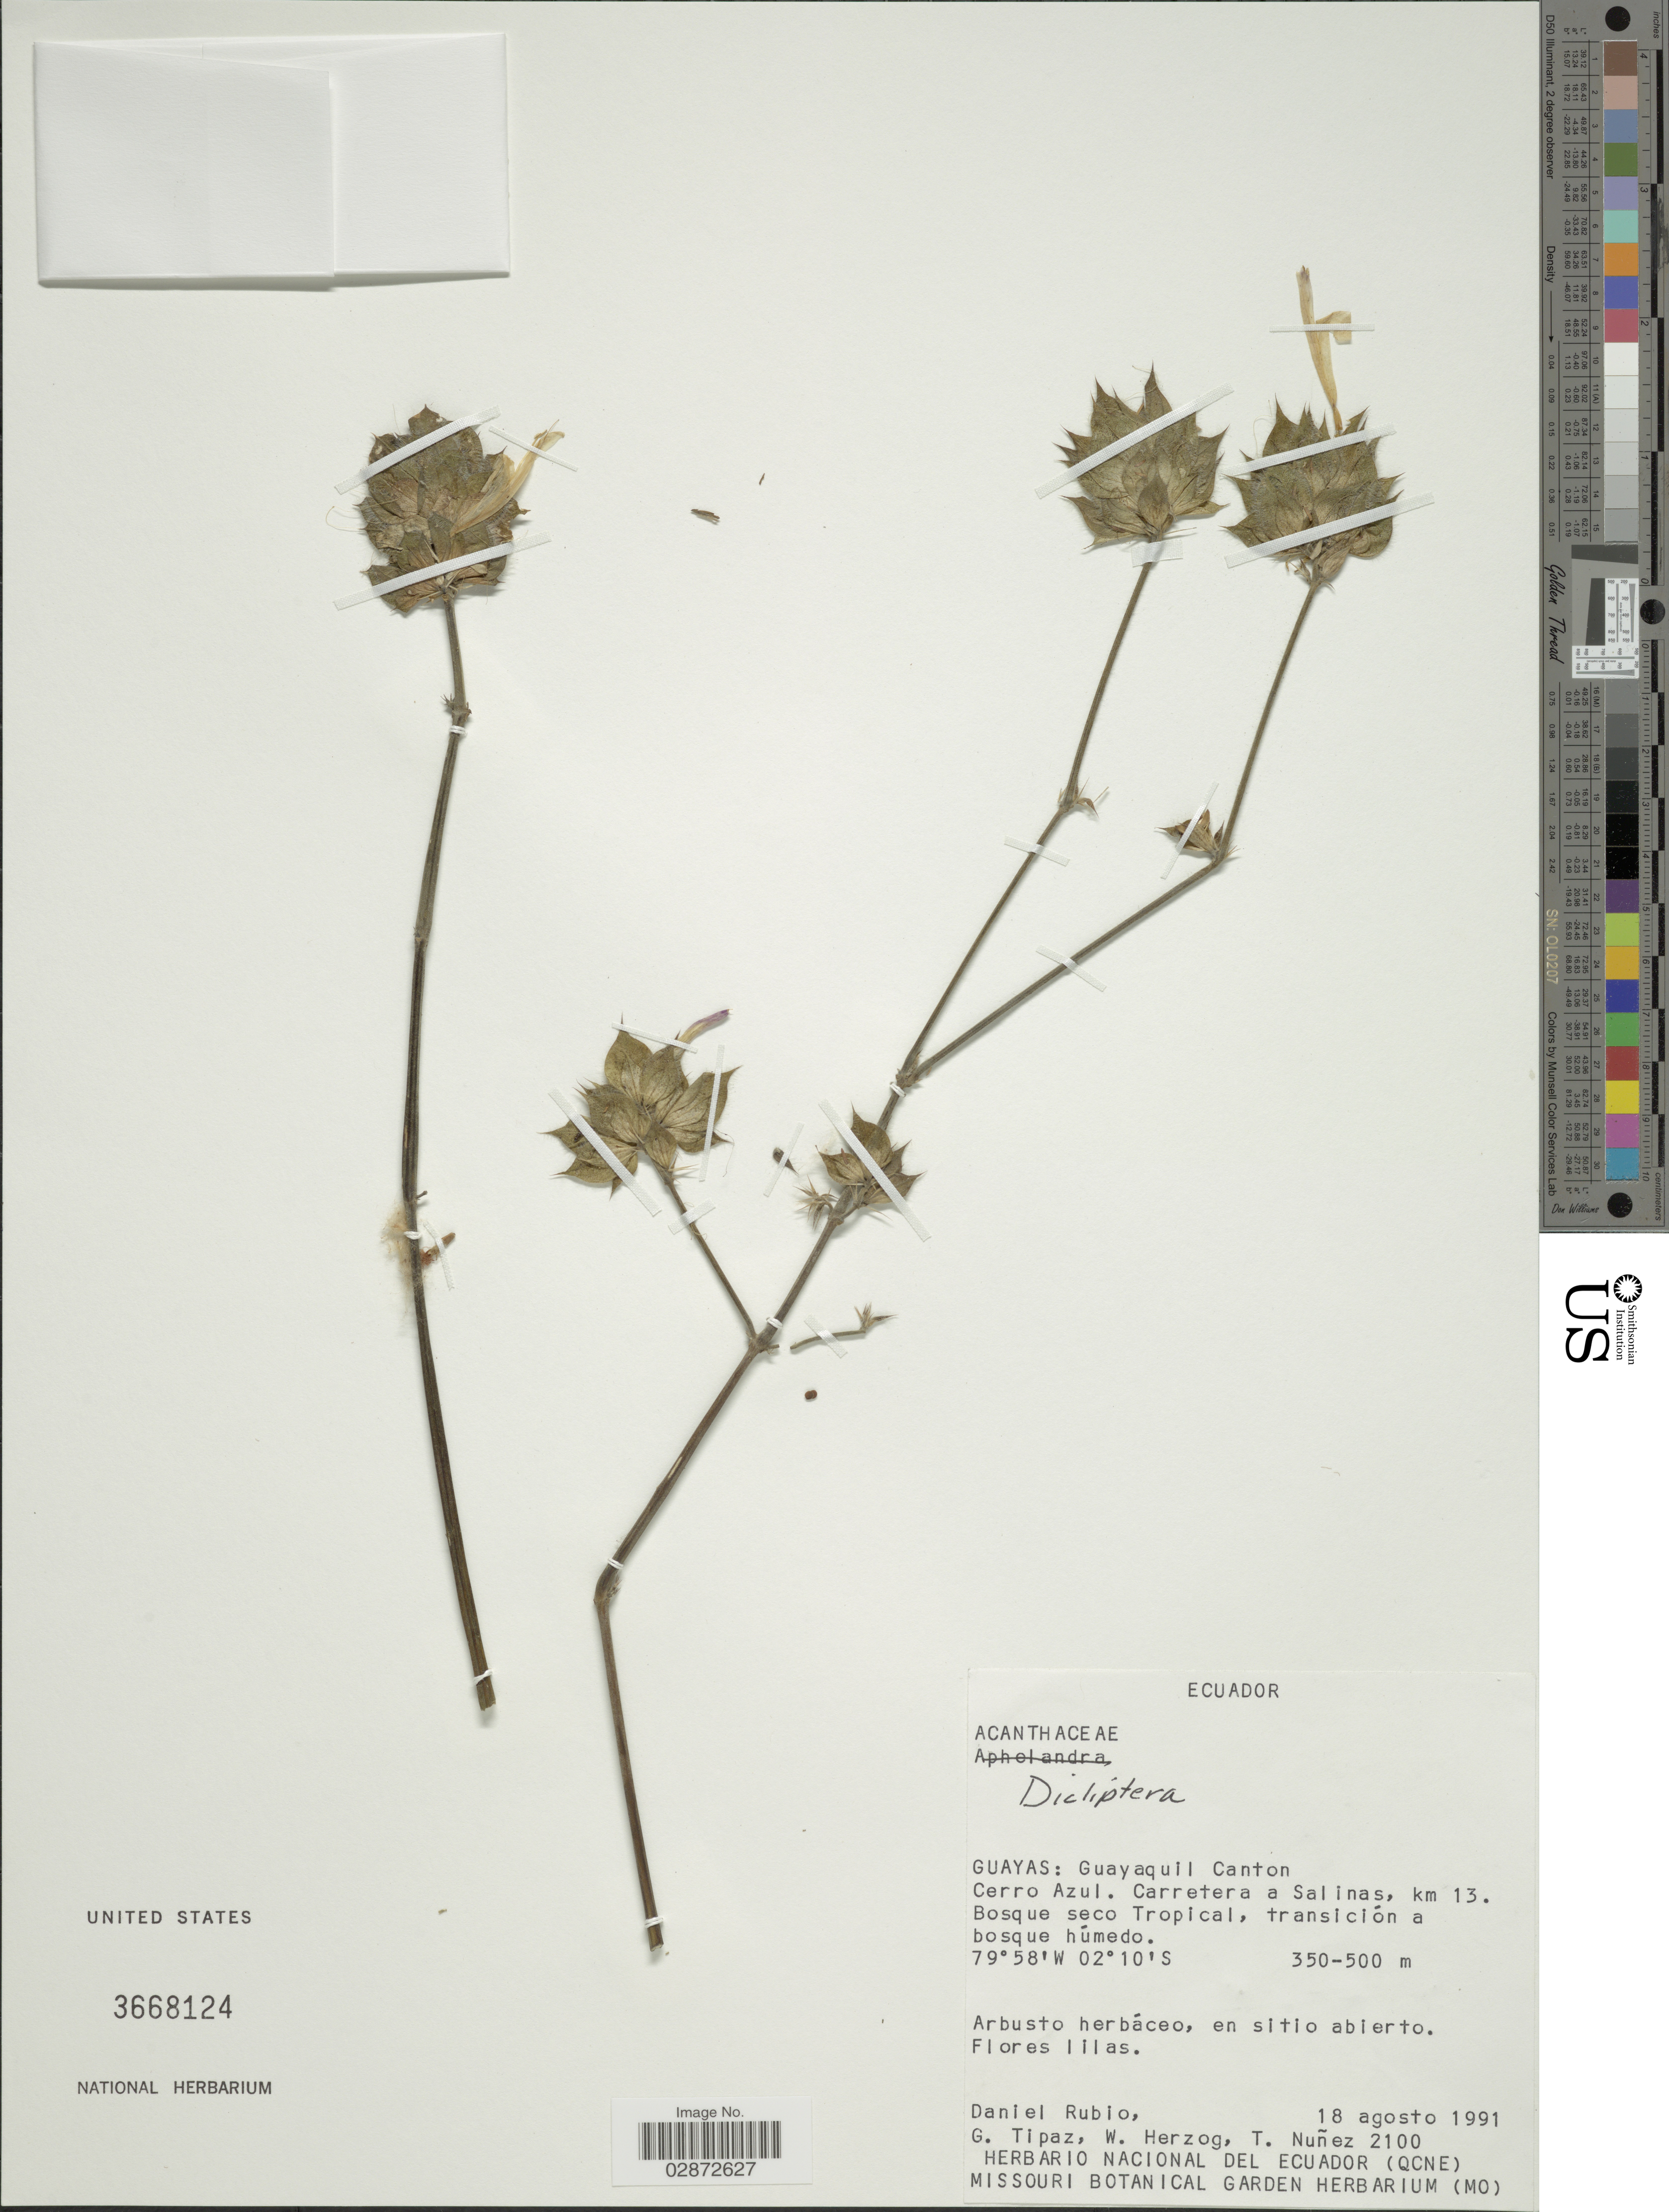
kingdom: Plantae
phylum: Tracheophyta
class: Magnoliopsida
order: Lamiales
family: Acanthaceae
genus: Dicliptera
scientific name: Dicliptera sp.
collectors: D. Rubio, G. Tipaz, W. Herzog & T. Núñez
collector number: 2100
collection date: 1991-08-18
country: Ecuador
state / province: Guayas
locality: Guayas: Guayaquil Canton. Cerro Azul. Carretera a Salinas, km 13. Bosque seco Tropical, transición a bosque húmedo.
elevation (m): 350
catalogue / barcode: US 3668124